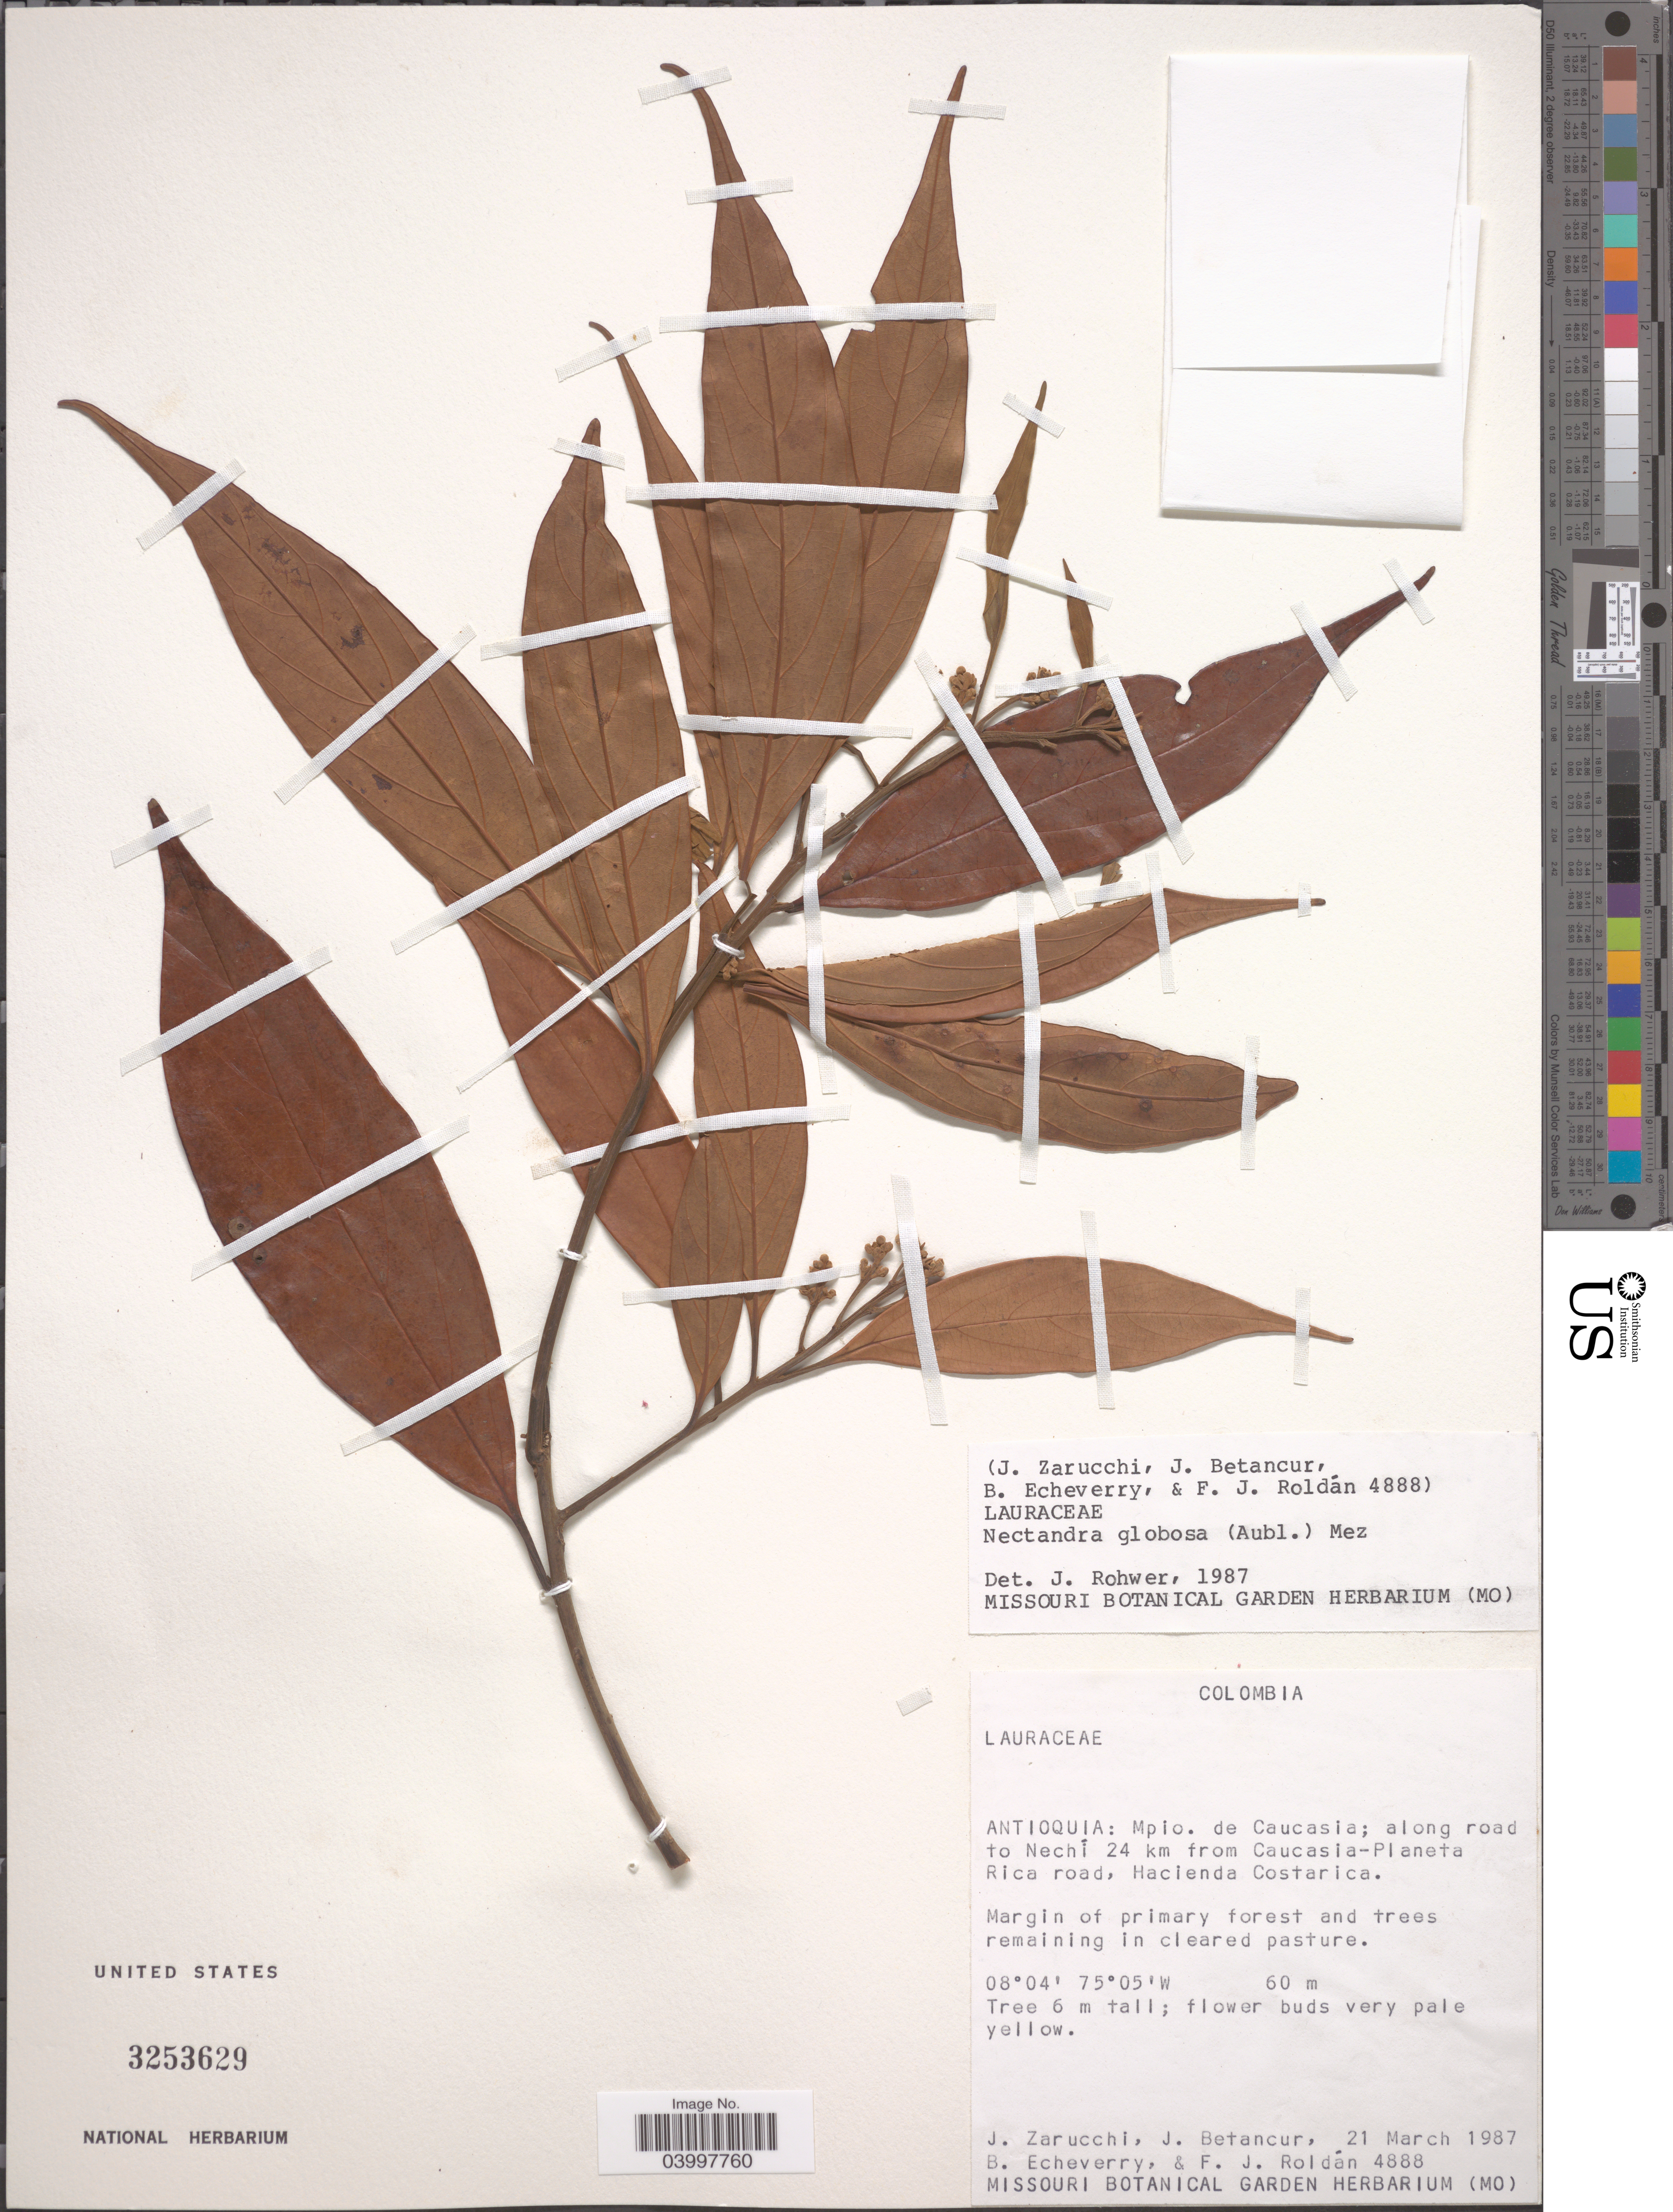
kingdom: Plantae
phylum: Tracheophyta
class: Magnoliopsida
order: Laurales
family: Lauraceae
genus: Nectandra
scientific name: Nectandra globosa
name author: (Aubl.) Mez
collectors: J. L. Zarucchi, J. Betancur, B. Echeverry & F. J. Roldán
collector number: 4888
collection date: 1987-03-21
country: Colombia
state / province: Antioquia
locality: Mpio. de Caucasia; along road to Nechi 24 km from Caucasia-Planeta Rica road, Hacienda Costarica.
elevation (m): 60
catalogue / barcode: US 3253629